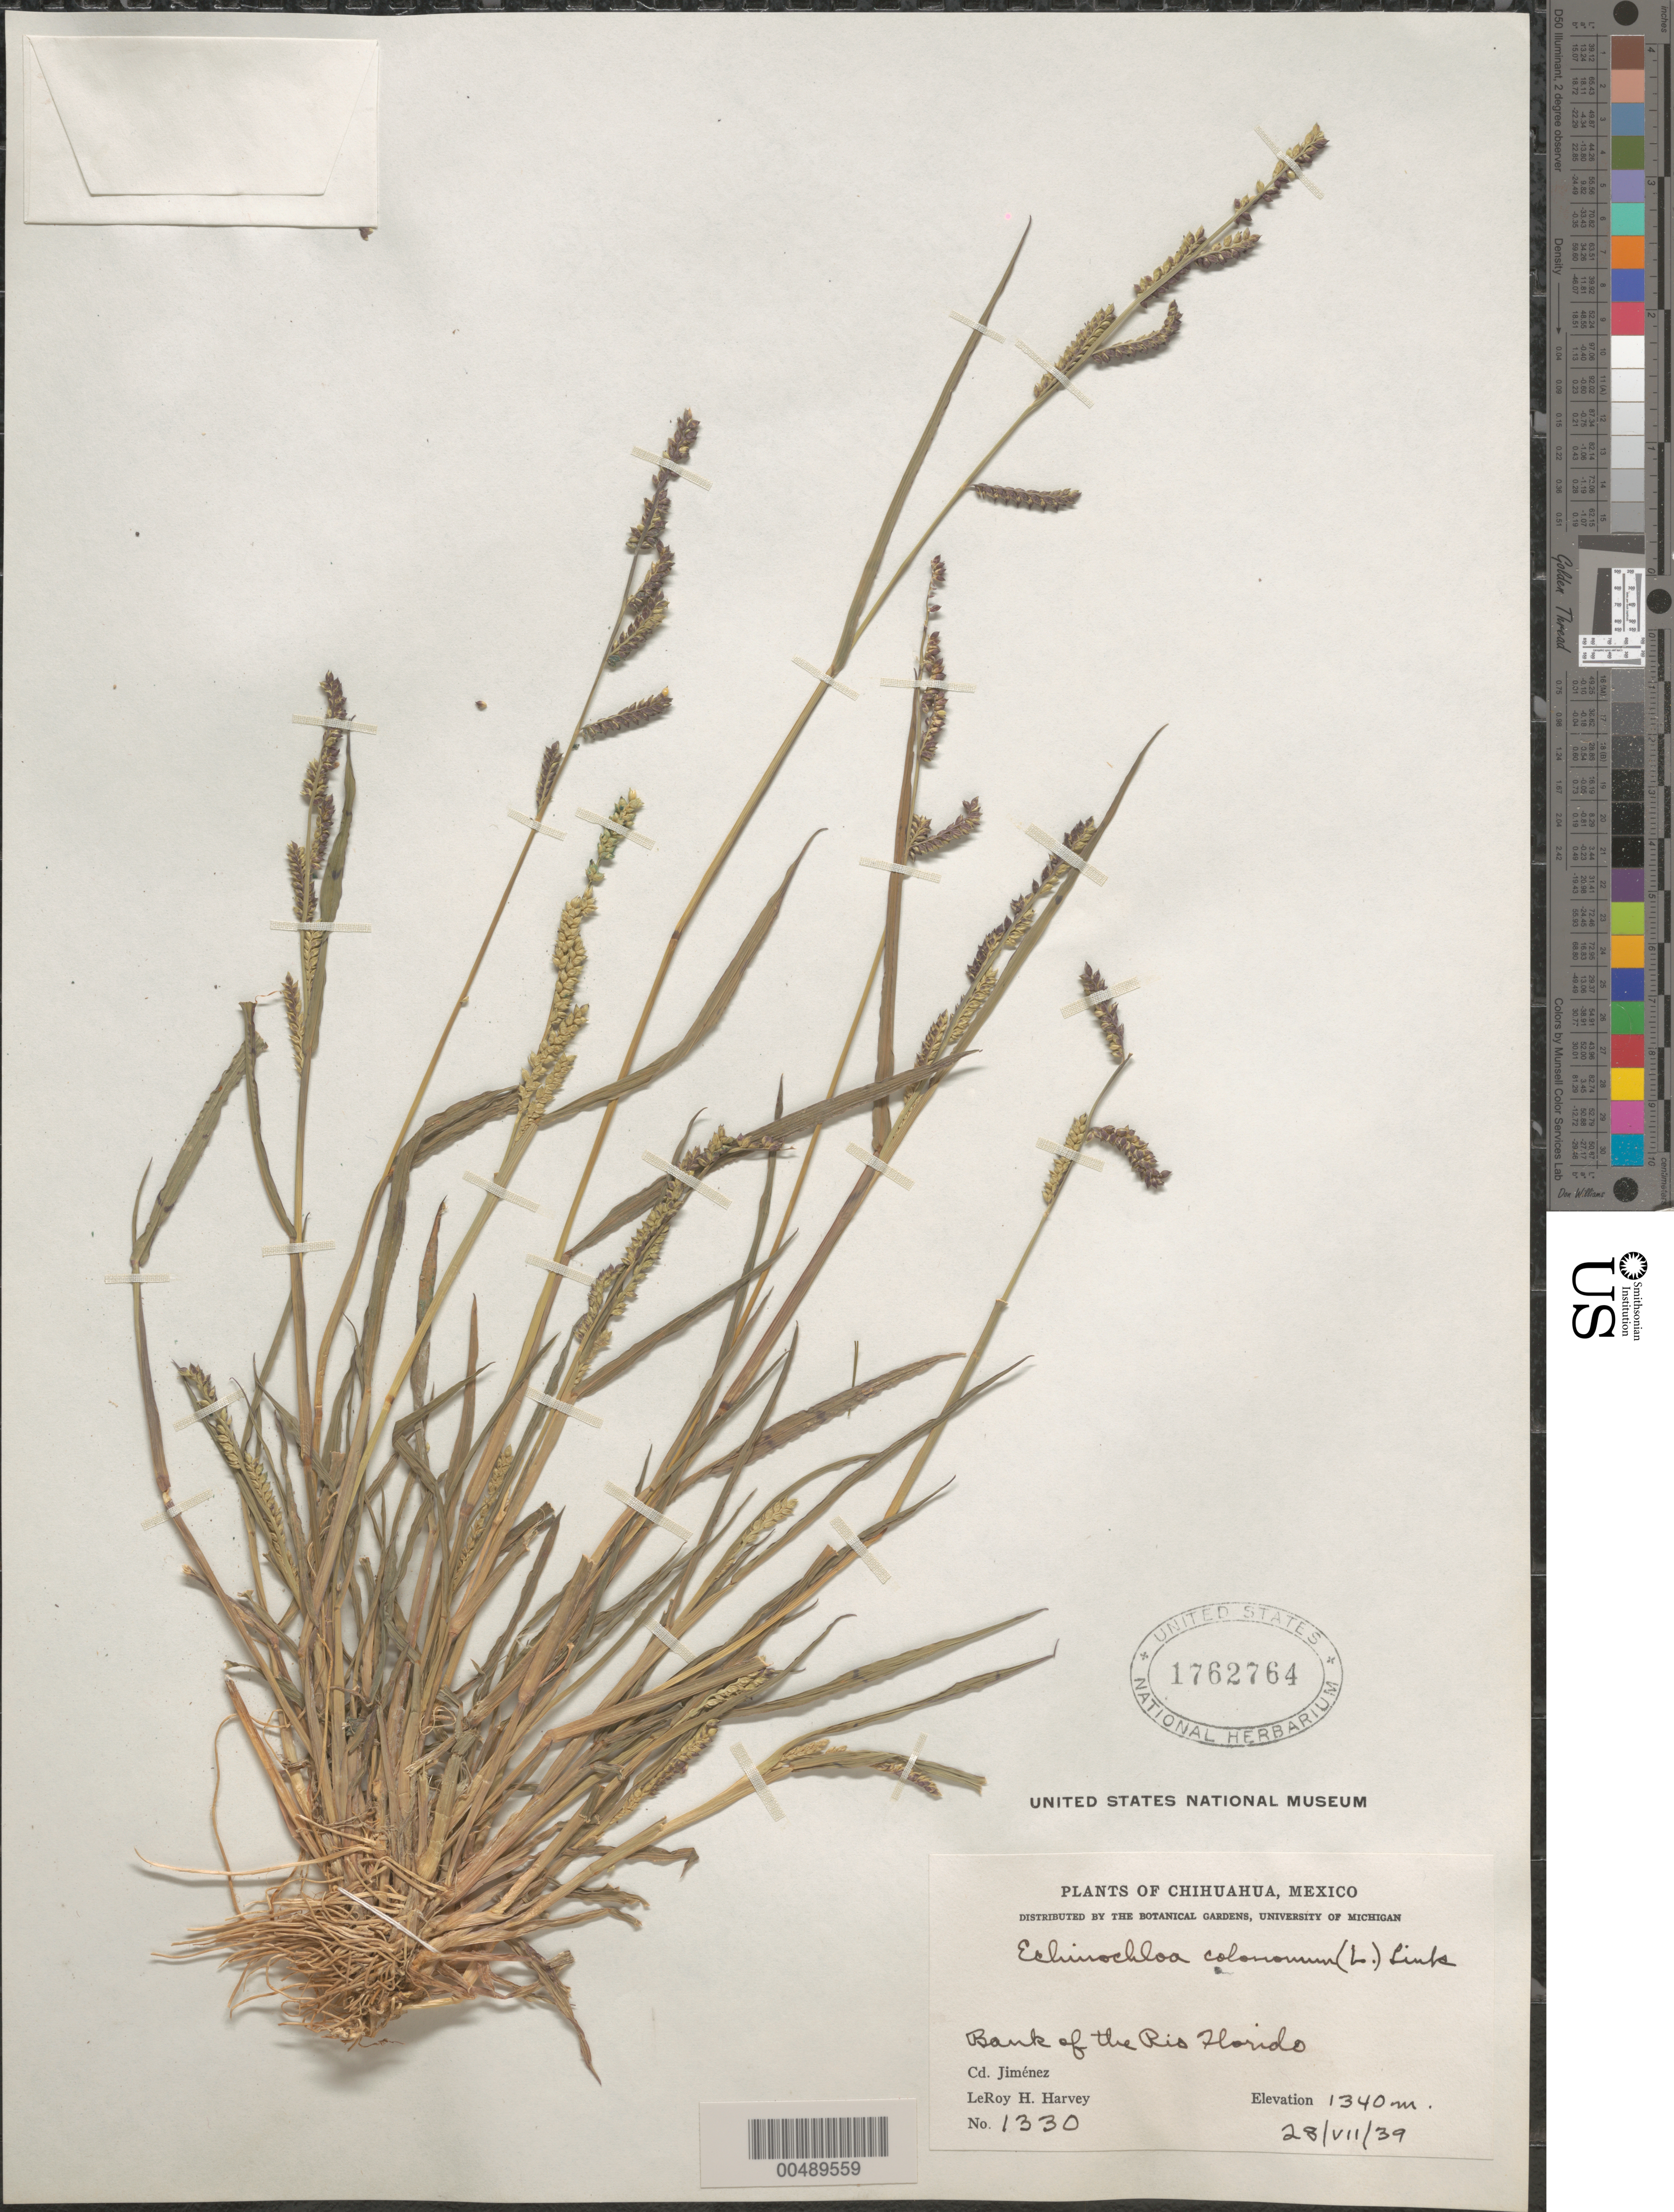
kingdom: Plantae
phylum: Tracheophyta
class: Liliopsida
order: Poales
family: Poaceae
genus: Echinochloa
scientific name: Echinochloa colona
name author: (L.) Link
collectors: L. H. Harvey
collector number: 1330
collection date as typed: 28 Jul 1939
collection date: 1939-07-28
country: Mexico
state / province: Chihuahua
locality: Bank of the Rio Horido, Cd. Jiménez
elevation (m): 1340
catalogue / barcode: US 1762764